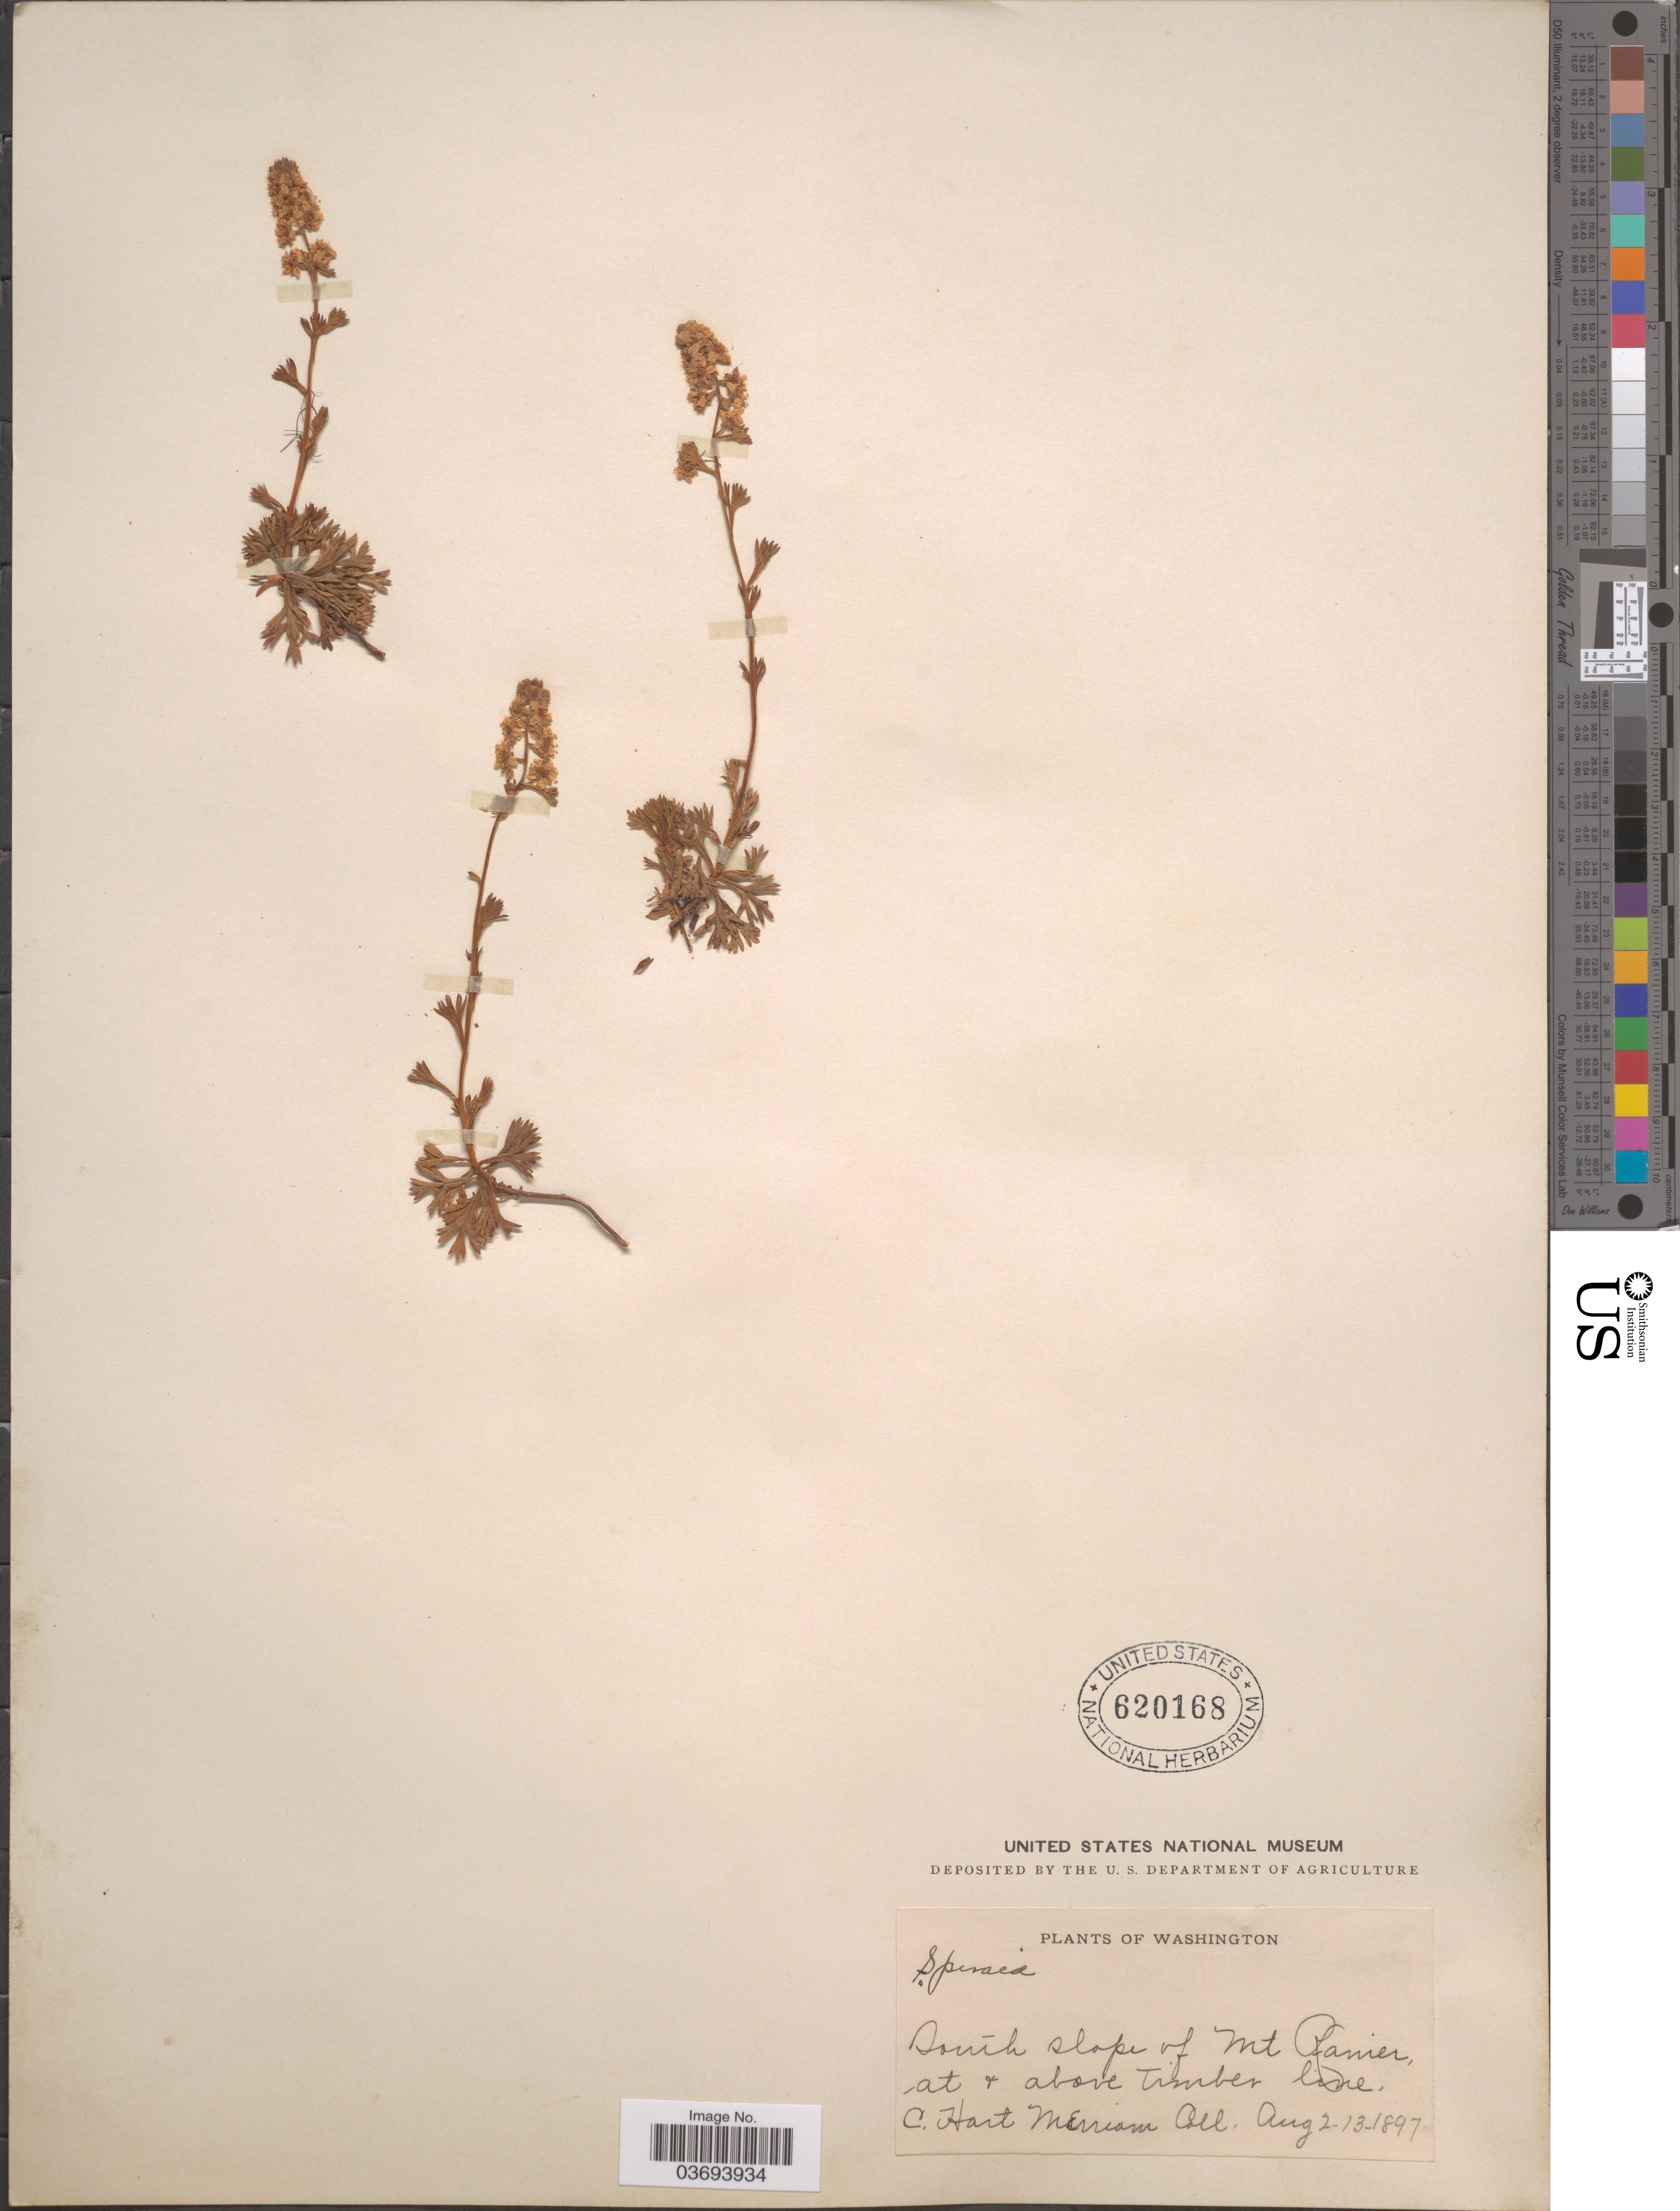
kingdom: Plantae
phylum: Tracheophyta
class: Magnoliopsida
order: Rosales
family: Rosaceae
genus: Luetkea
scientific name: Luetkea pectinata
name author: (Pursh) Kuntze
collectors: C. Merriam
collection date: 1897-08-02/1897-08-13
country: United States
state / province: Washington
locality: South slope of Mt Rainier, at & above Timber line.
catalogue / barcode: US 620168